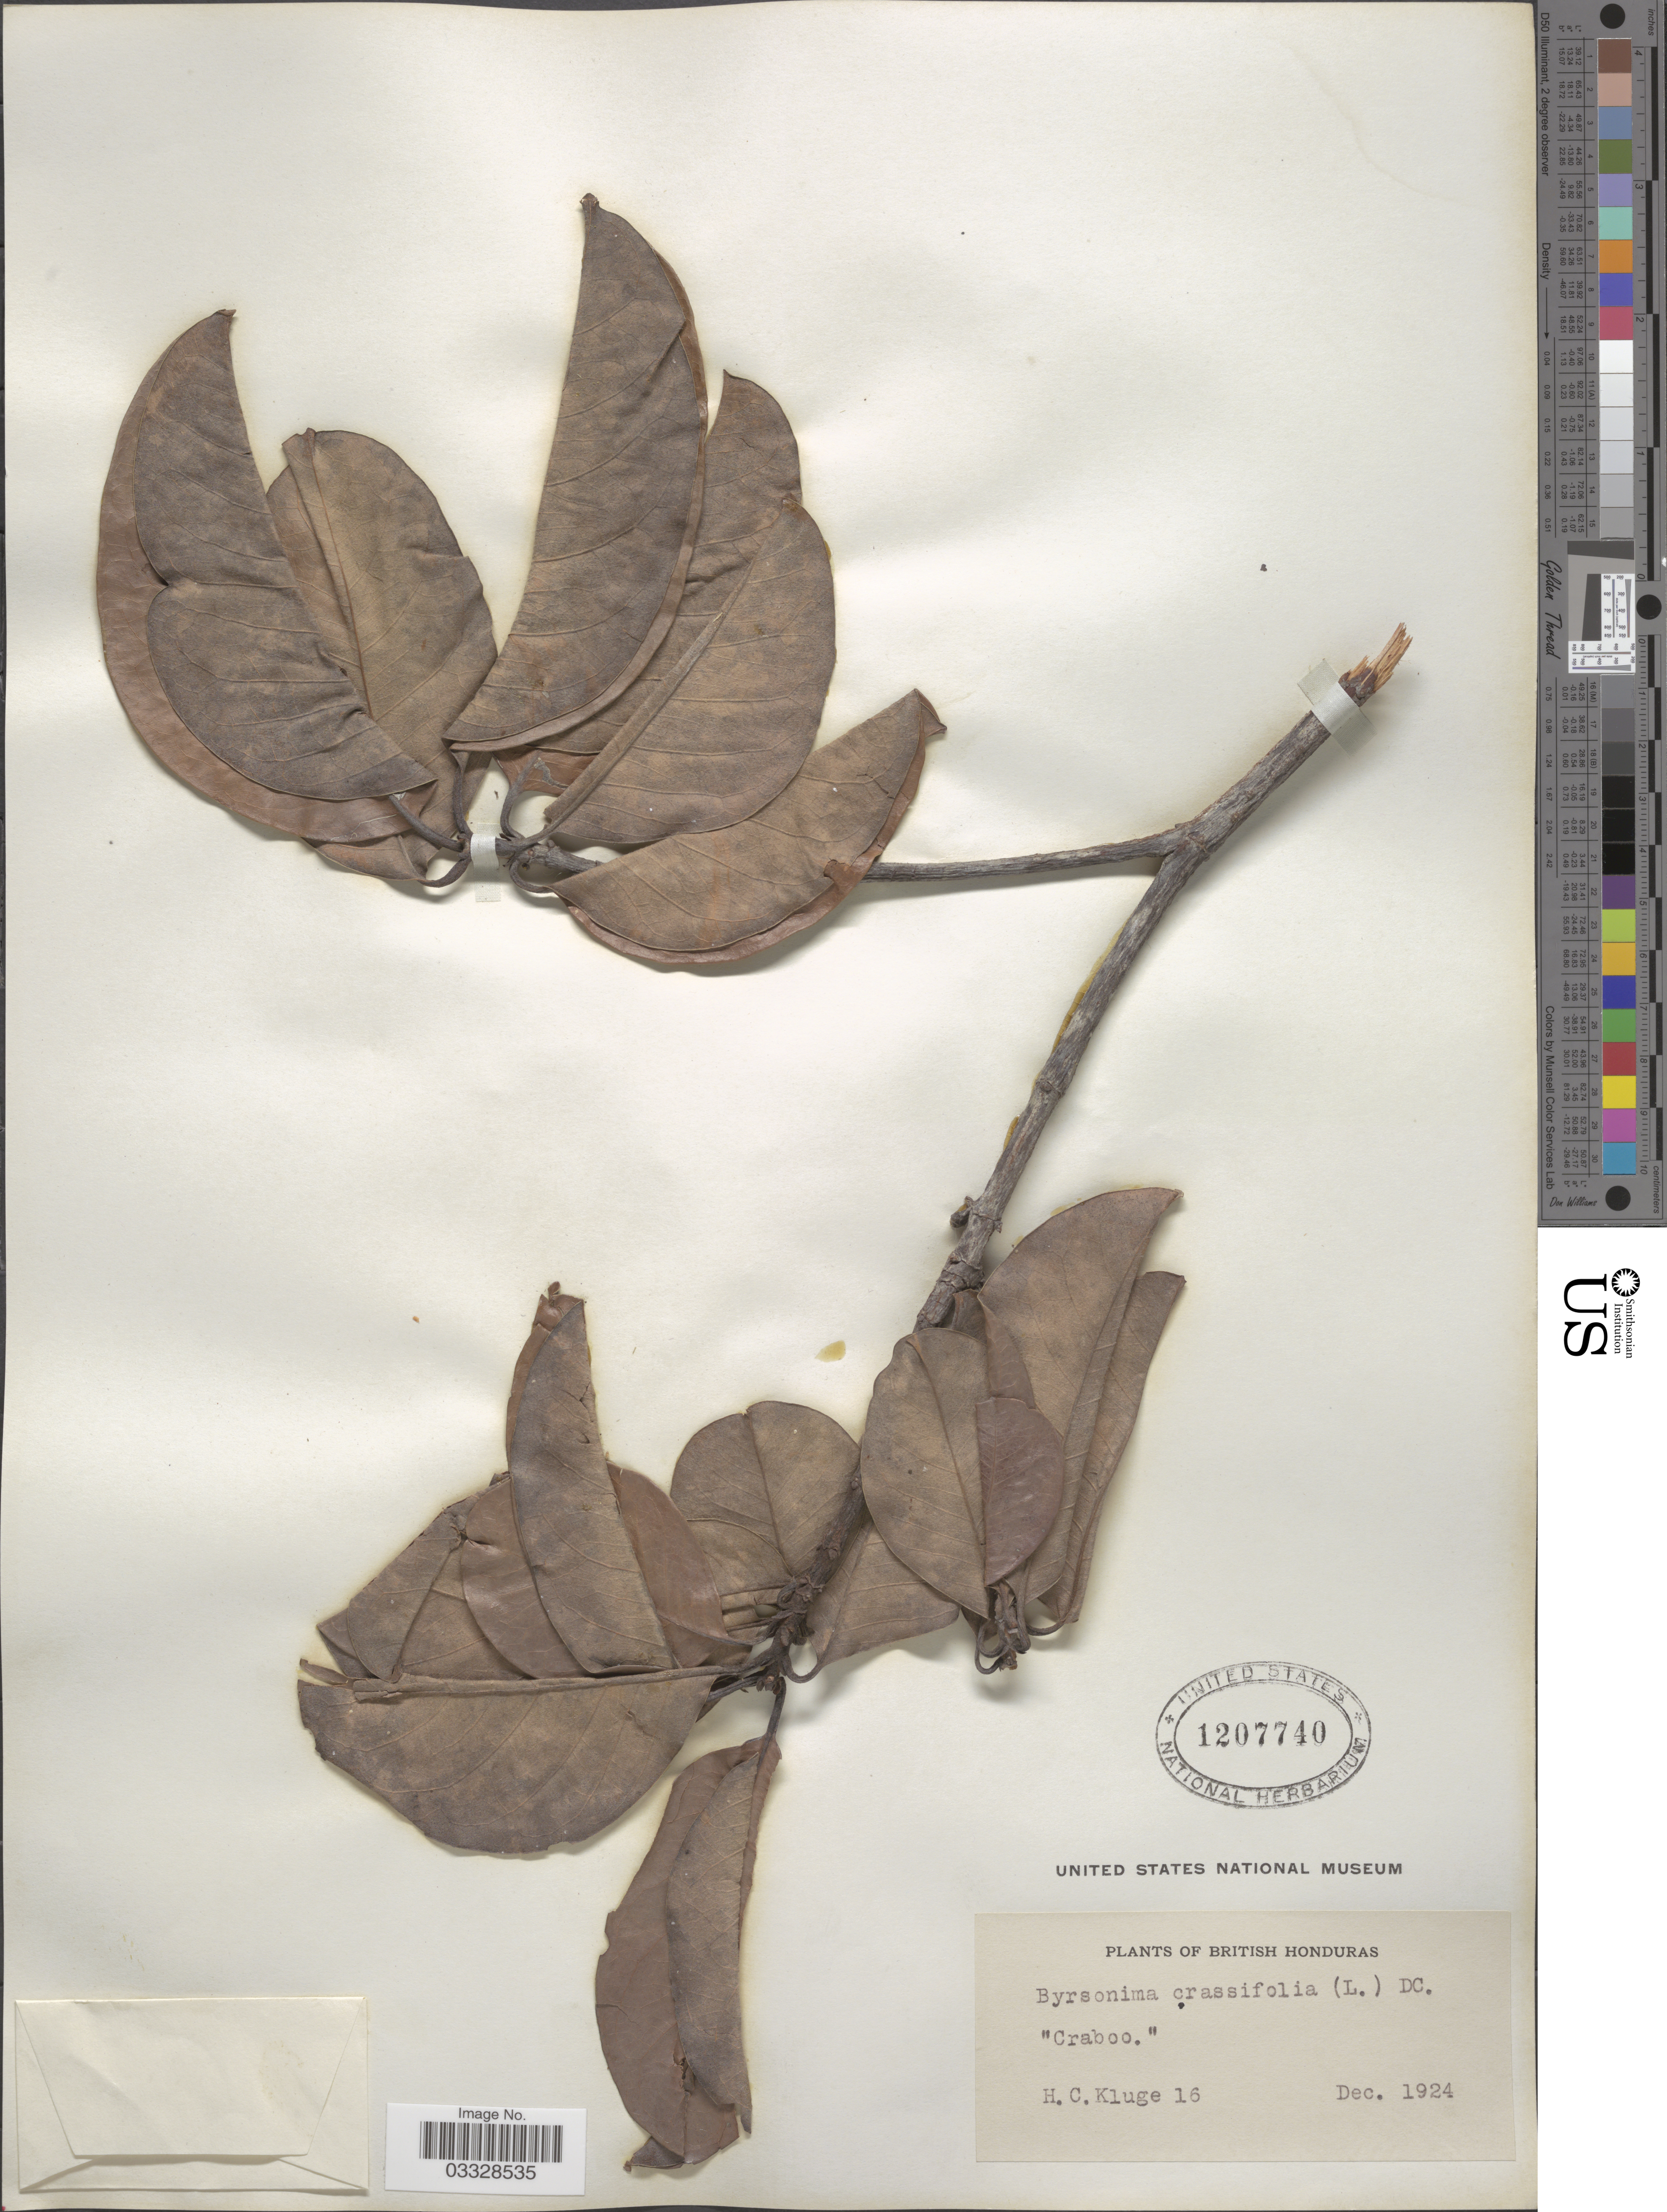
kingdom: Plantae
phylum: Tracheophyta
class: Magnoliopsida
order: Malpighiales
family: Malpighiaceae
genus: Byrsonima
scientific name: Byrsonima crassifolia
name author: (L.) Kunth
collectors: H. C. Kluge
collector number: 16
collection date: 1924-12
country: Belize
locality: British Honduras.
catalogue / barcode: US 1207740